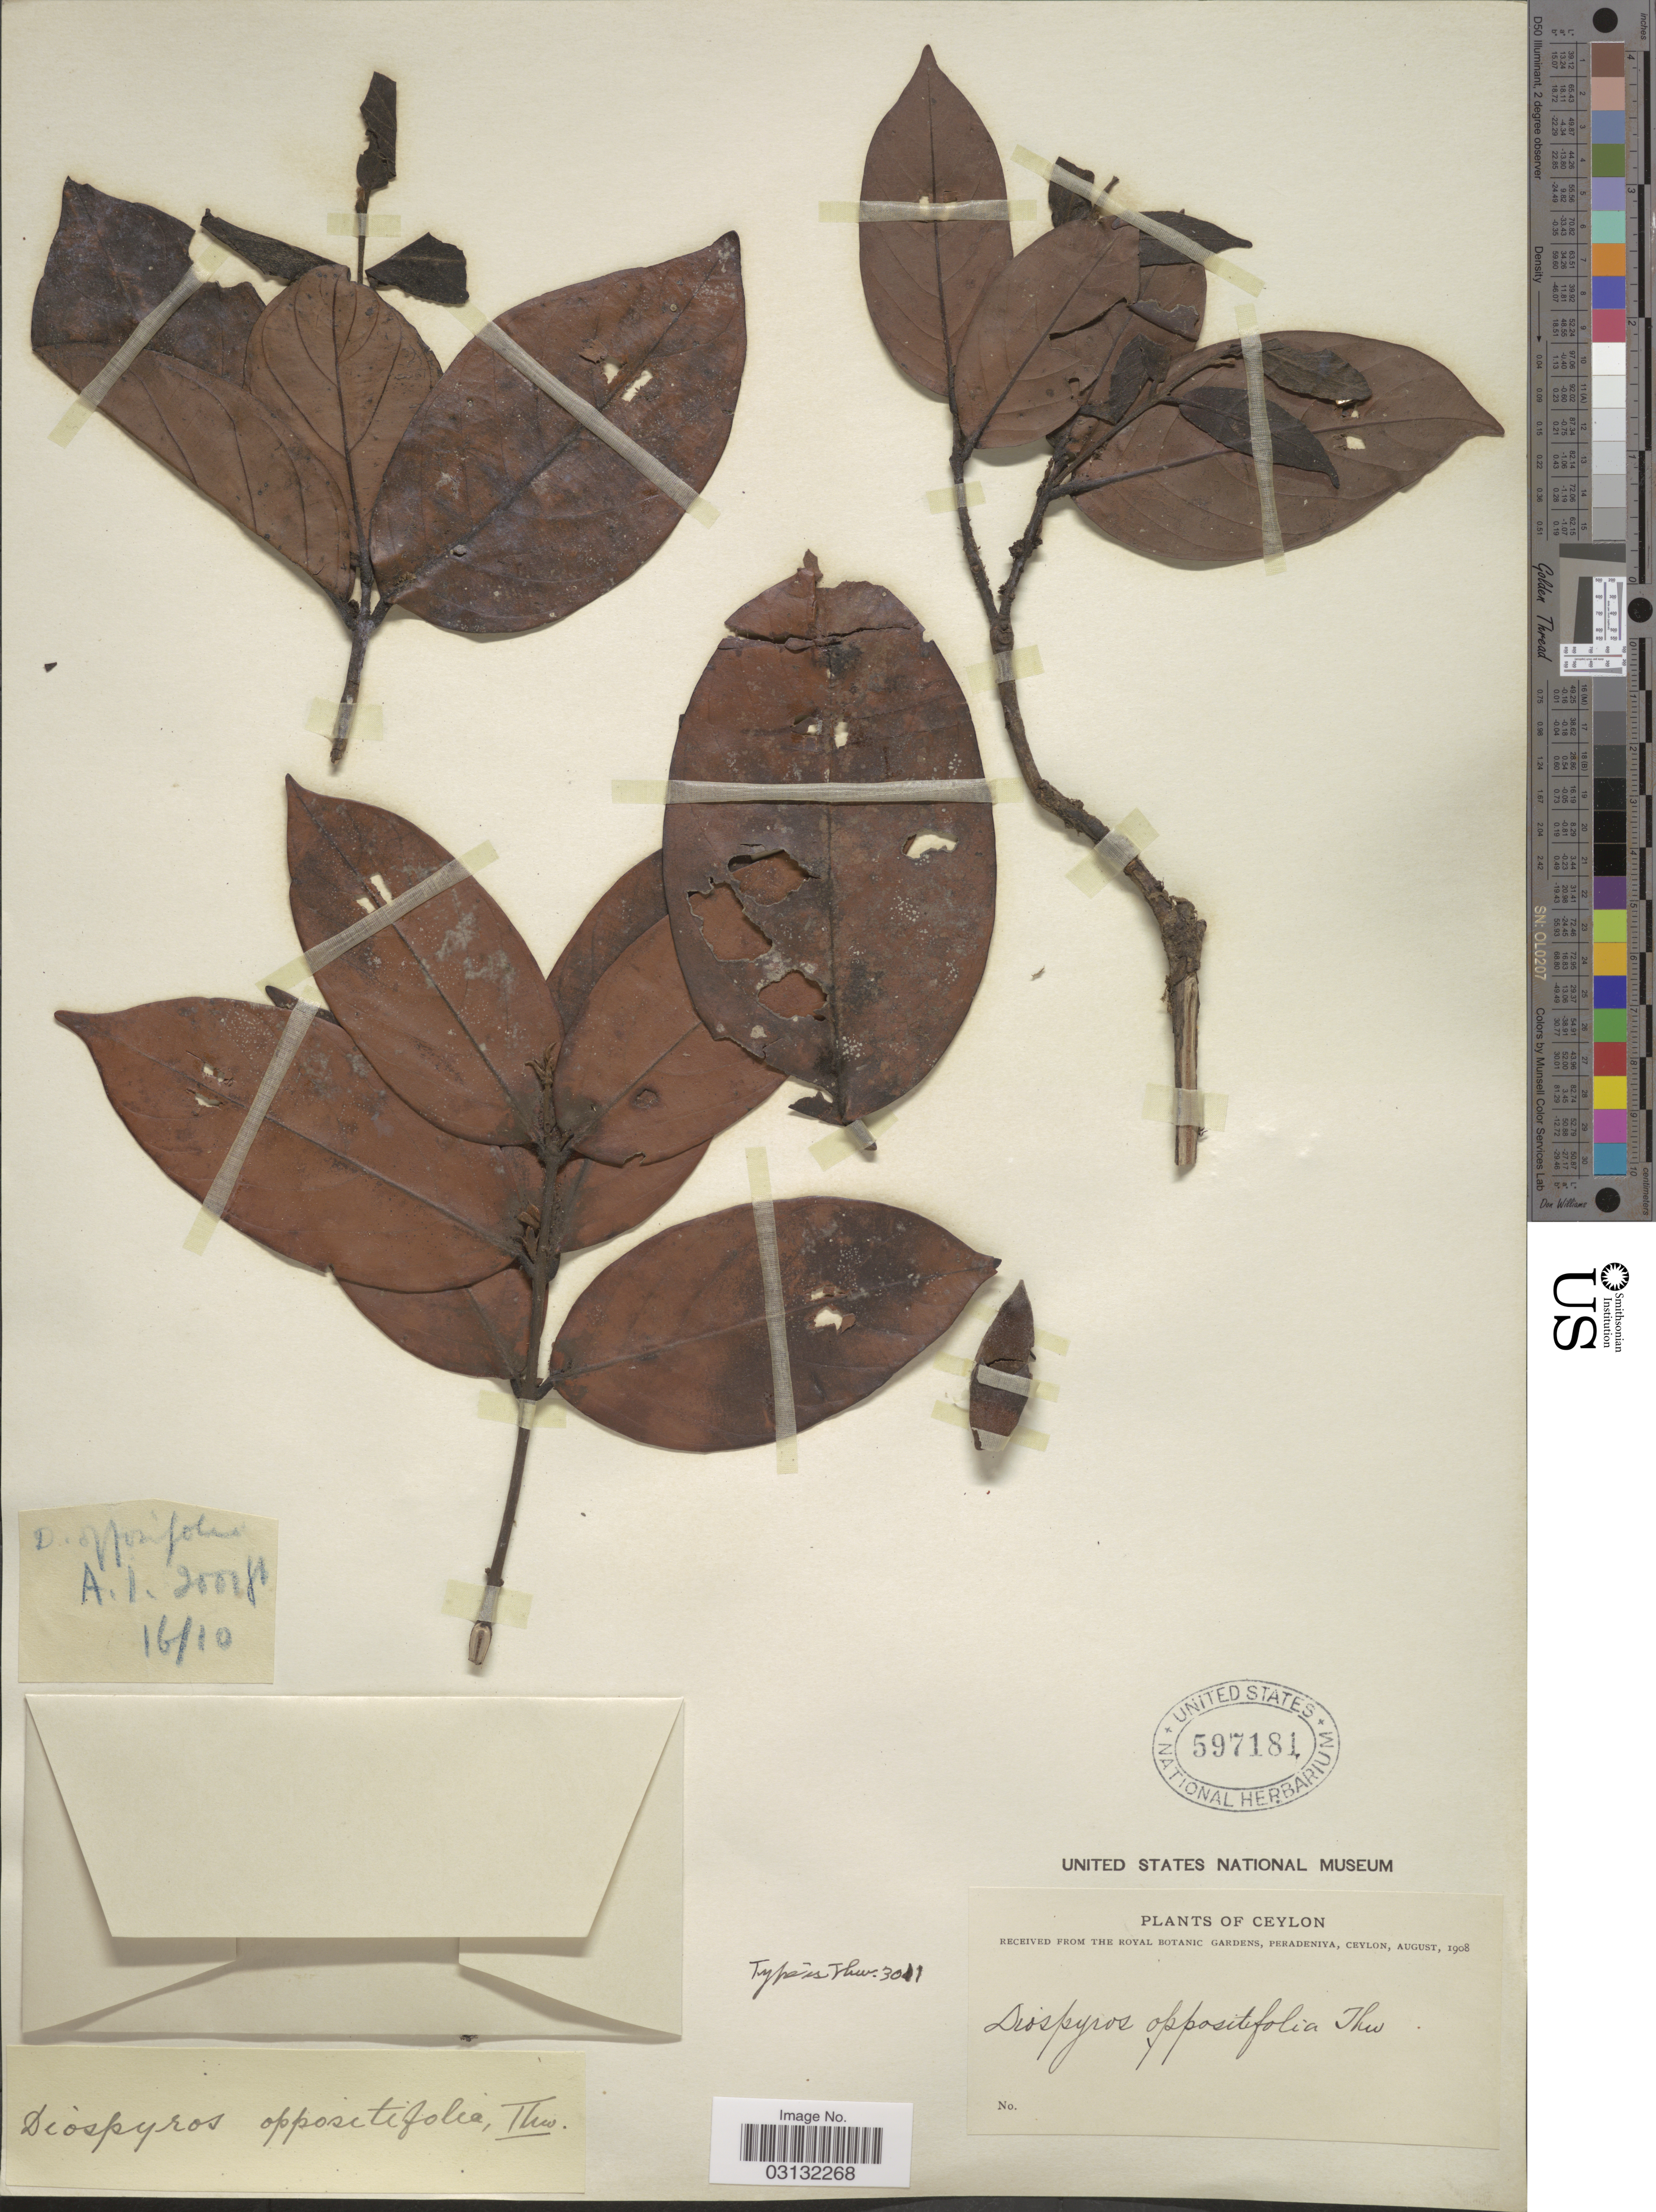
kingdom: Plantae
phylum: Tracheophyta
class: Magnoliopsida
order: Ericales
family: Ebenaceae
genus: Diospyros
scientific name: Diospyros oppositifolia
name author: Thwaites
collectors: ex herb. Royal Botanic Gardens, Peradeniya, Ceylon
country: Sri Lanka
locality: Ceylon. A.I. [interpreted]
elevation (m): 610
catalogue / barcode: US 597181